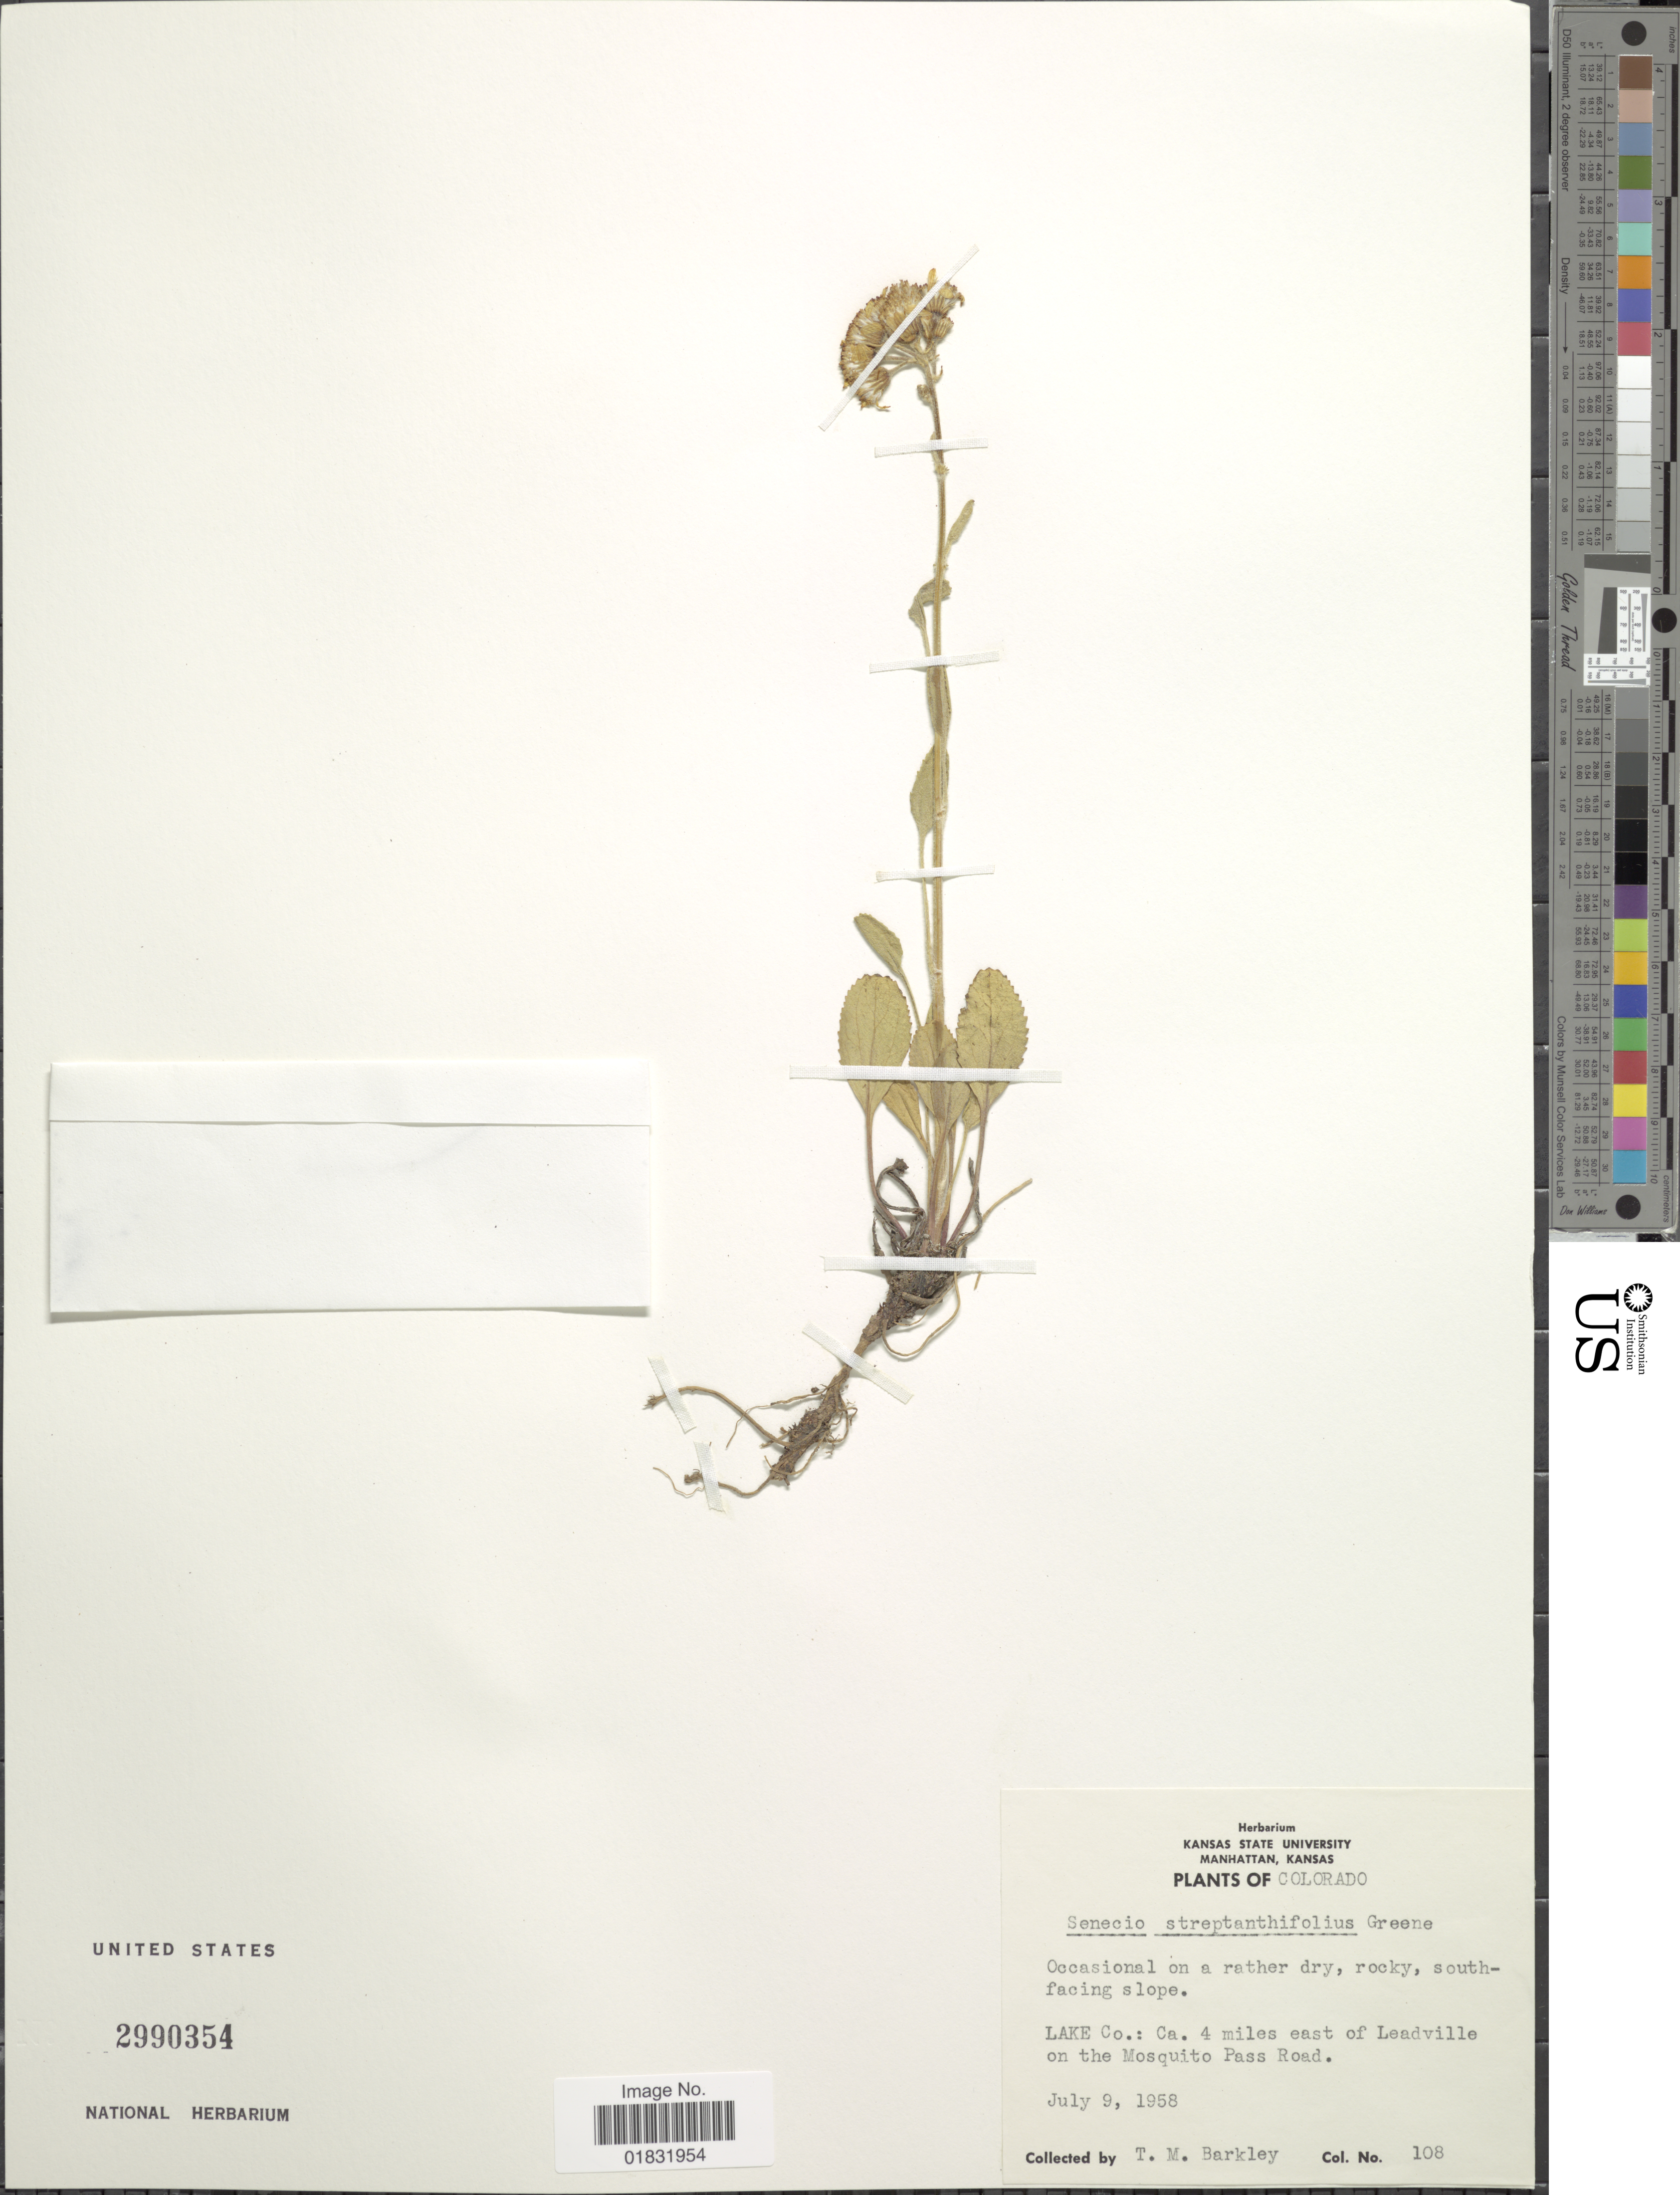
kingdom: Plantae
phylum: Tracheophyta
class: Magnoliopsida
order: Asterales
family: Asteraceae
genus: Packera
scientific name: Packera streptanthifolia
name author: (Greene) W.A. Weber & Á. Löve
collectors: T. M. Barkley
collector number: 108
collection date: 1958-07-09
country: United States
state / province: Colorado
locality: Occasional on rather dry, rocky, south-facing slope, Lake Co: Ca 4 miles east of Leadville on the Mosquito Pass Road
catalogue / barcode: US 2990354